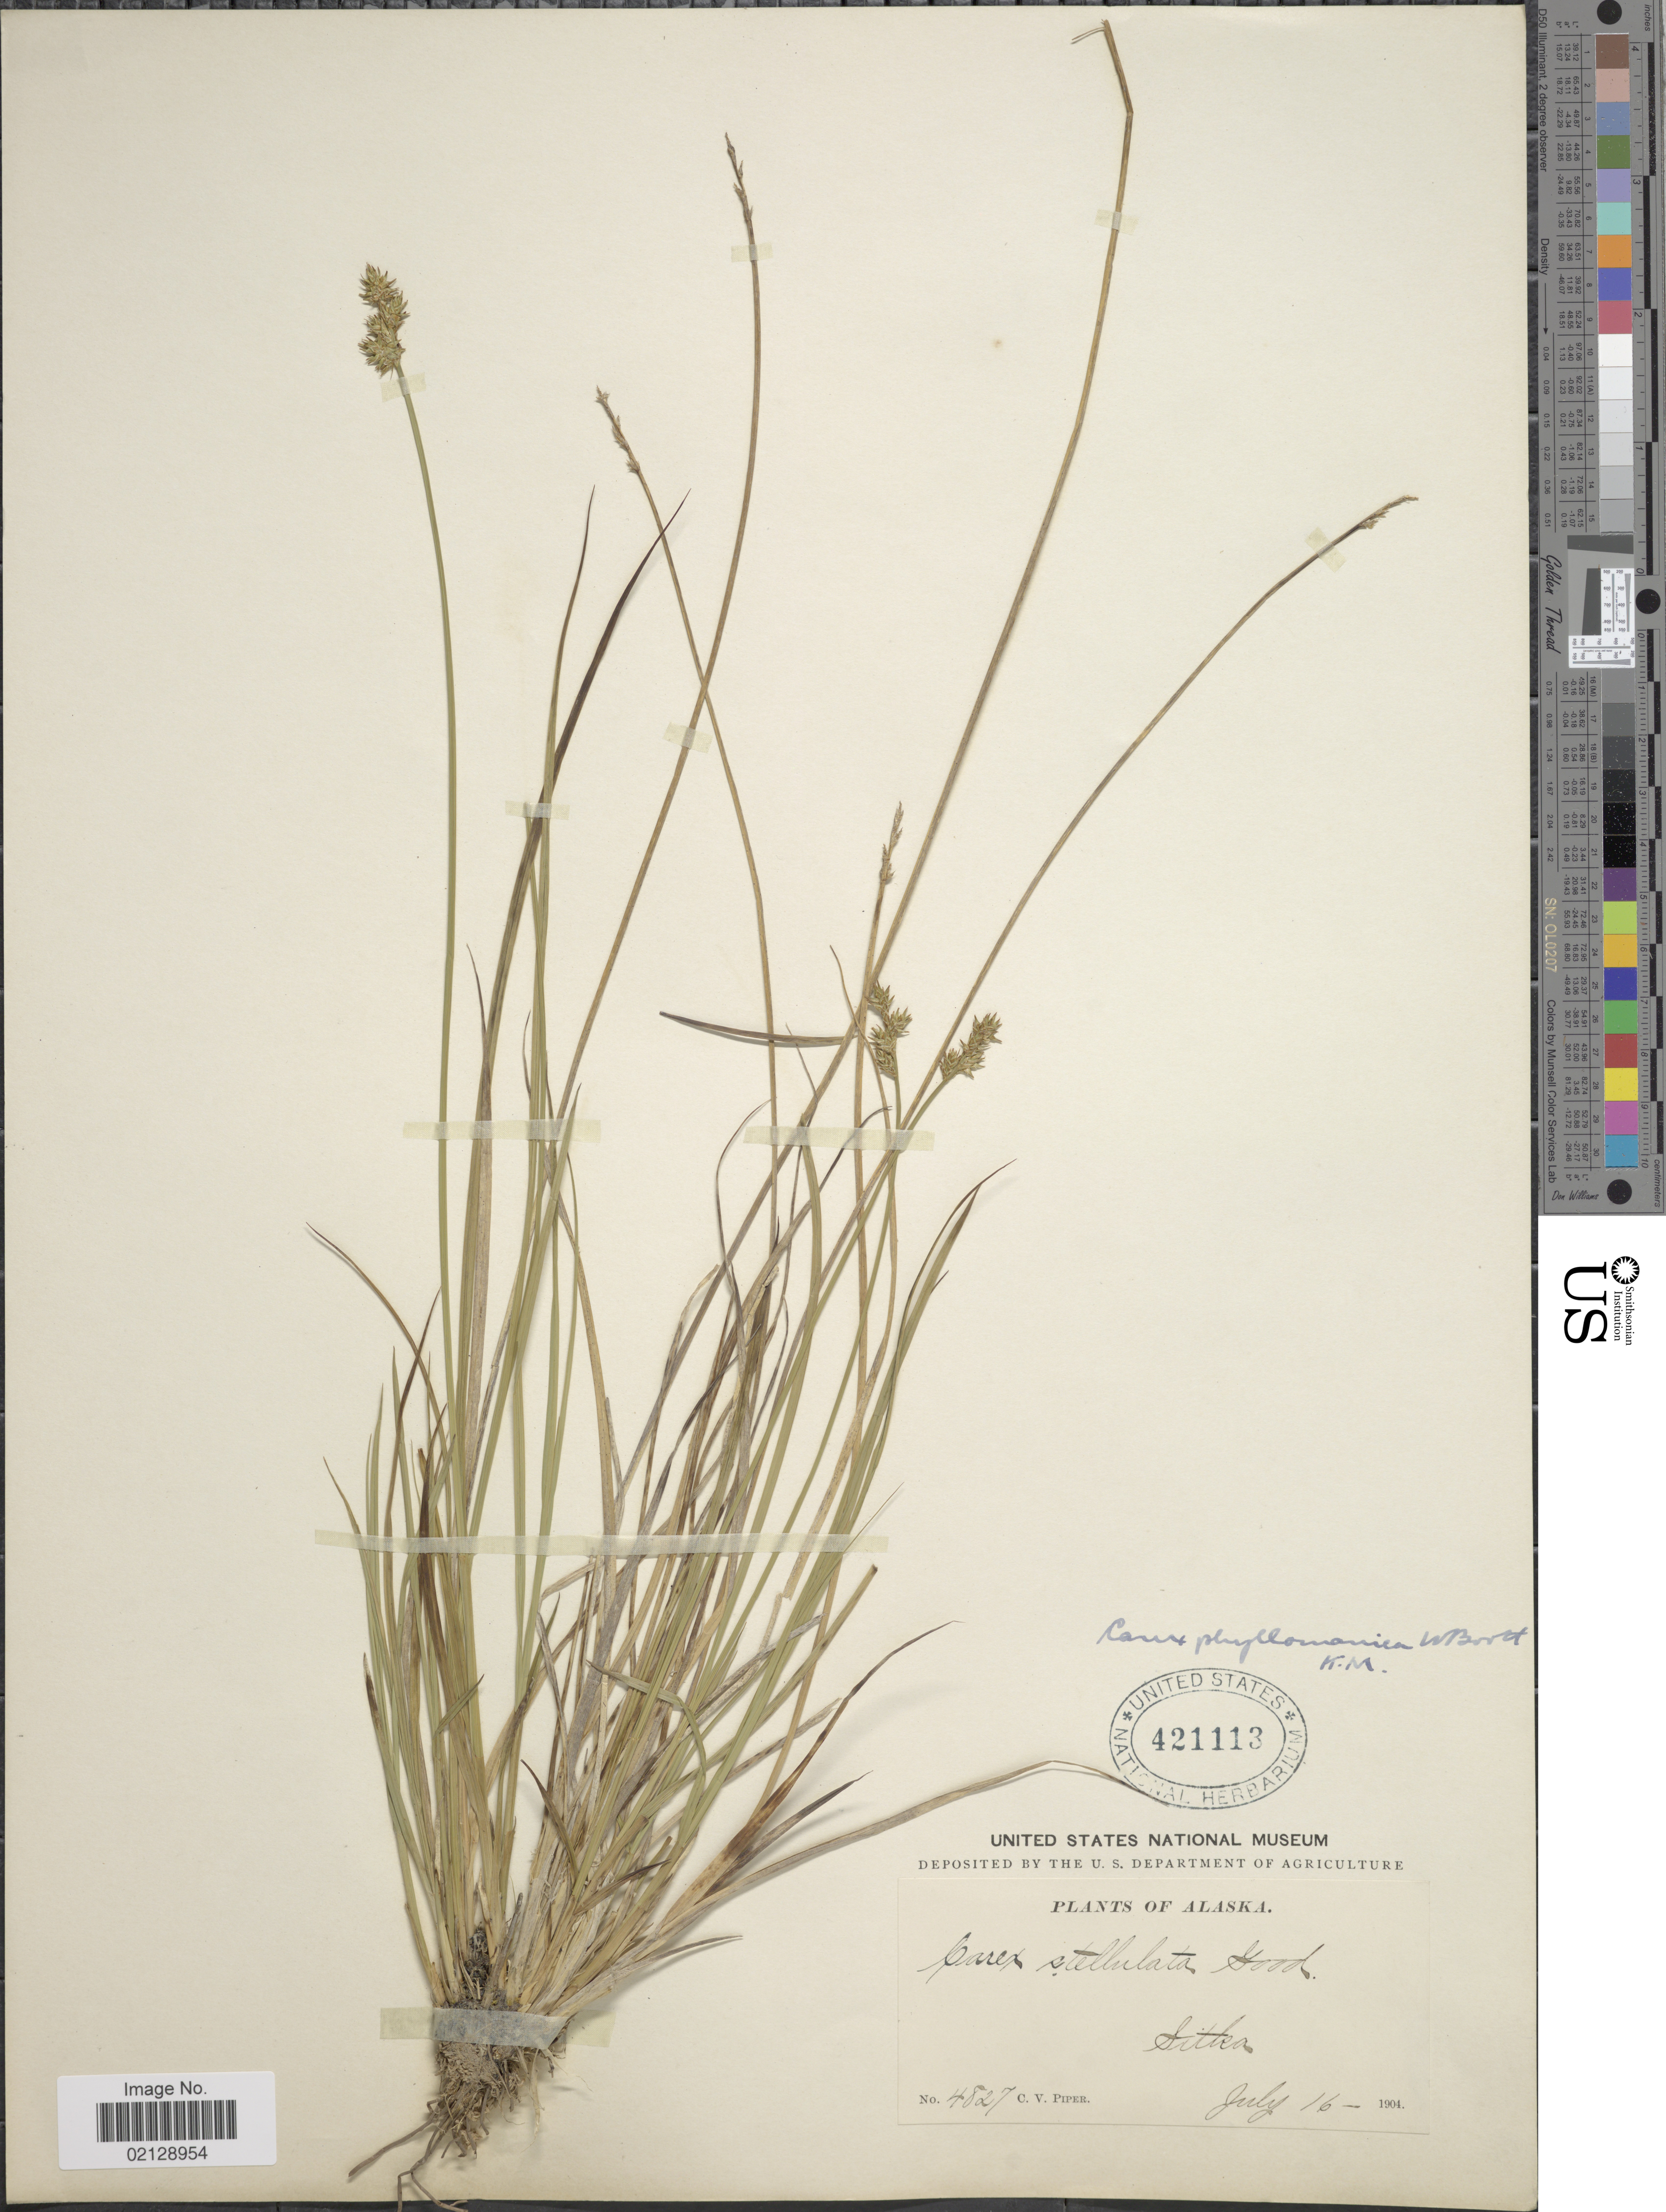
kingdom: Plantae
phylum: Tracheophyta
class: Liliopsida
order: Poales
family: Cyperaceae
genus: Carex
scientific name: Carex echinata subsp. phyllomanica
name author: (W. Boott) Reznicek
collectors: C. V. Piper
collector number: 4827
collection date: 1904-07-16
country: United States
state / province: Alaska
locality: Sittca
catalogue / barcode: US 421113